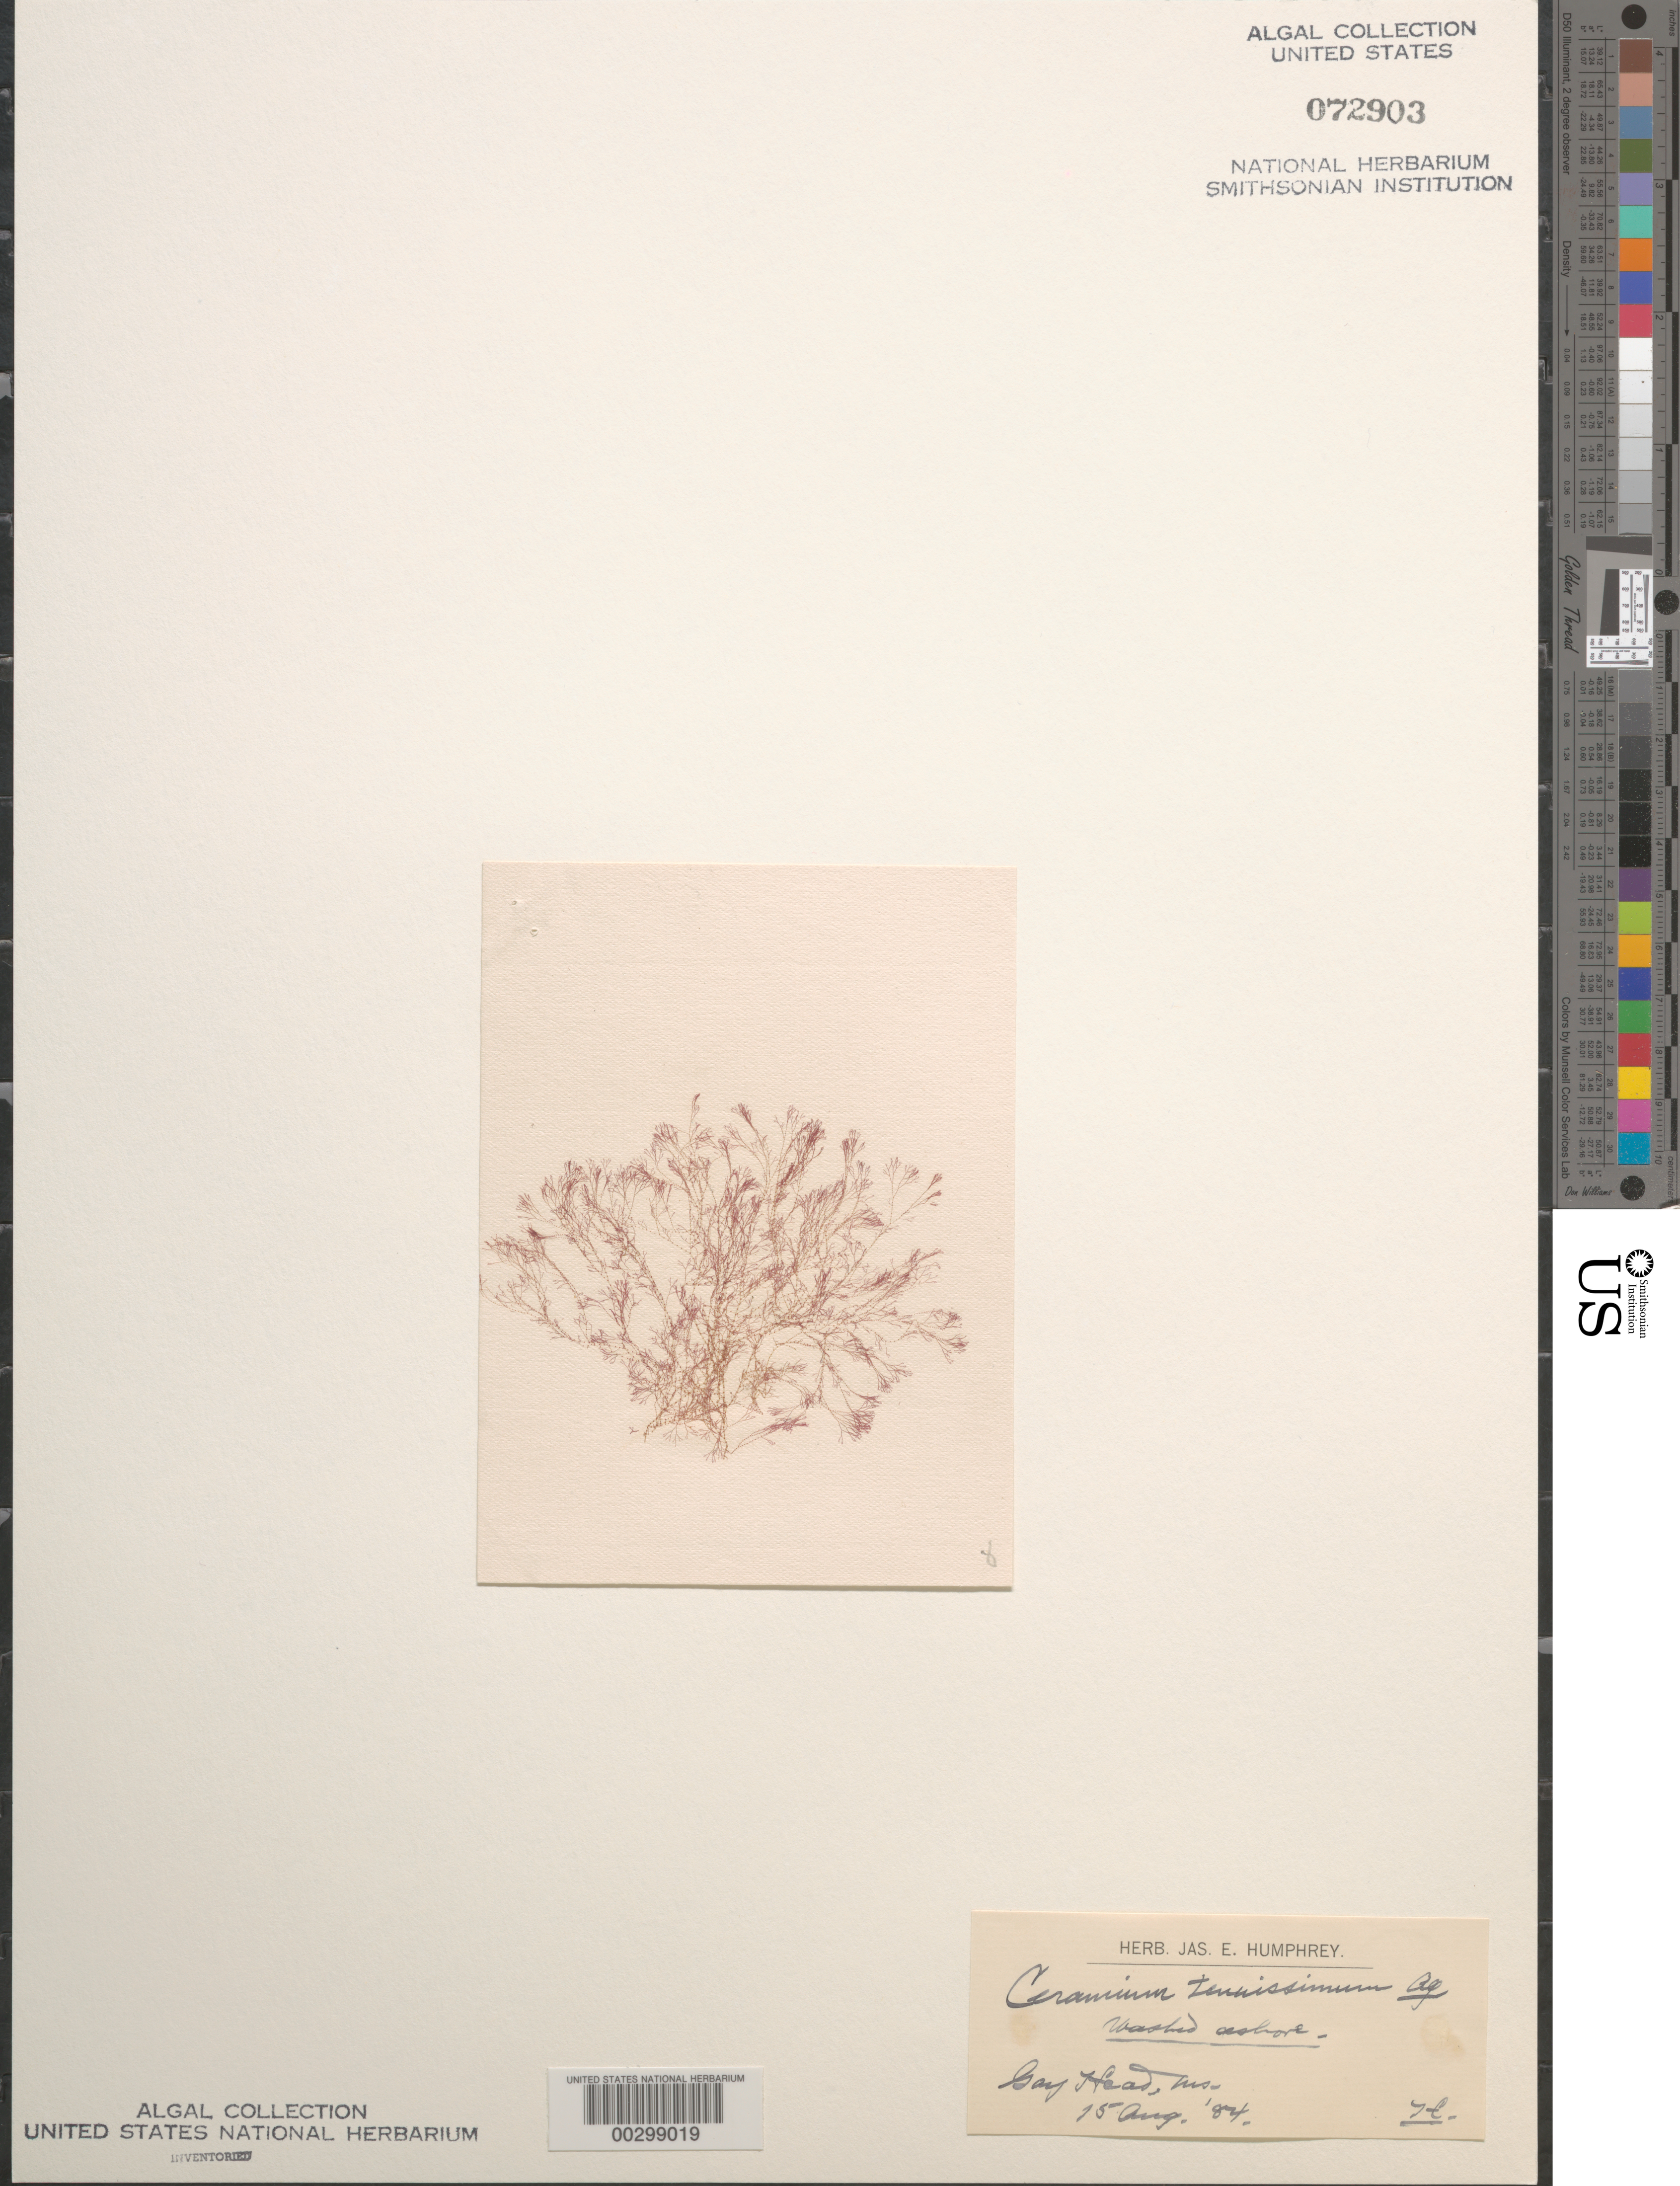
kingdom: Plantae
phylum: Rhodophyta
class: Florideophyceae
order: Ceramiales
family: Ceramiaceae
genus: Ceramium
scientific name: Ceramium diaphanum var. obscura, ined., 7/2023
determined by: Algae name updating Project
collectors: J. Humphrey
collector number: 8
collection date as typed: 15 Aug 1884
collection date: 1884-08-15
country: United States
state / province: Massachusetts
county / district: Dukes County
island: Martha's Vineyard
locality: Gay Head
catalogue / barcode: US 72903